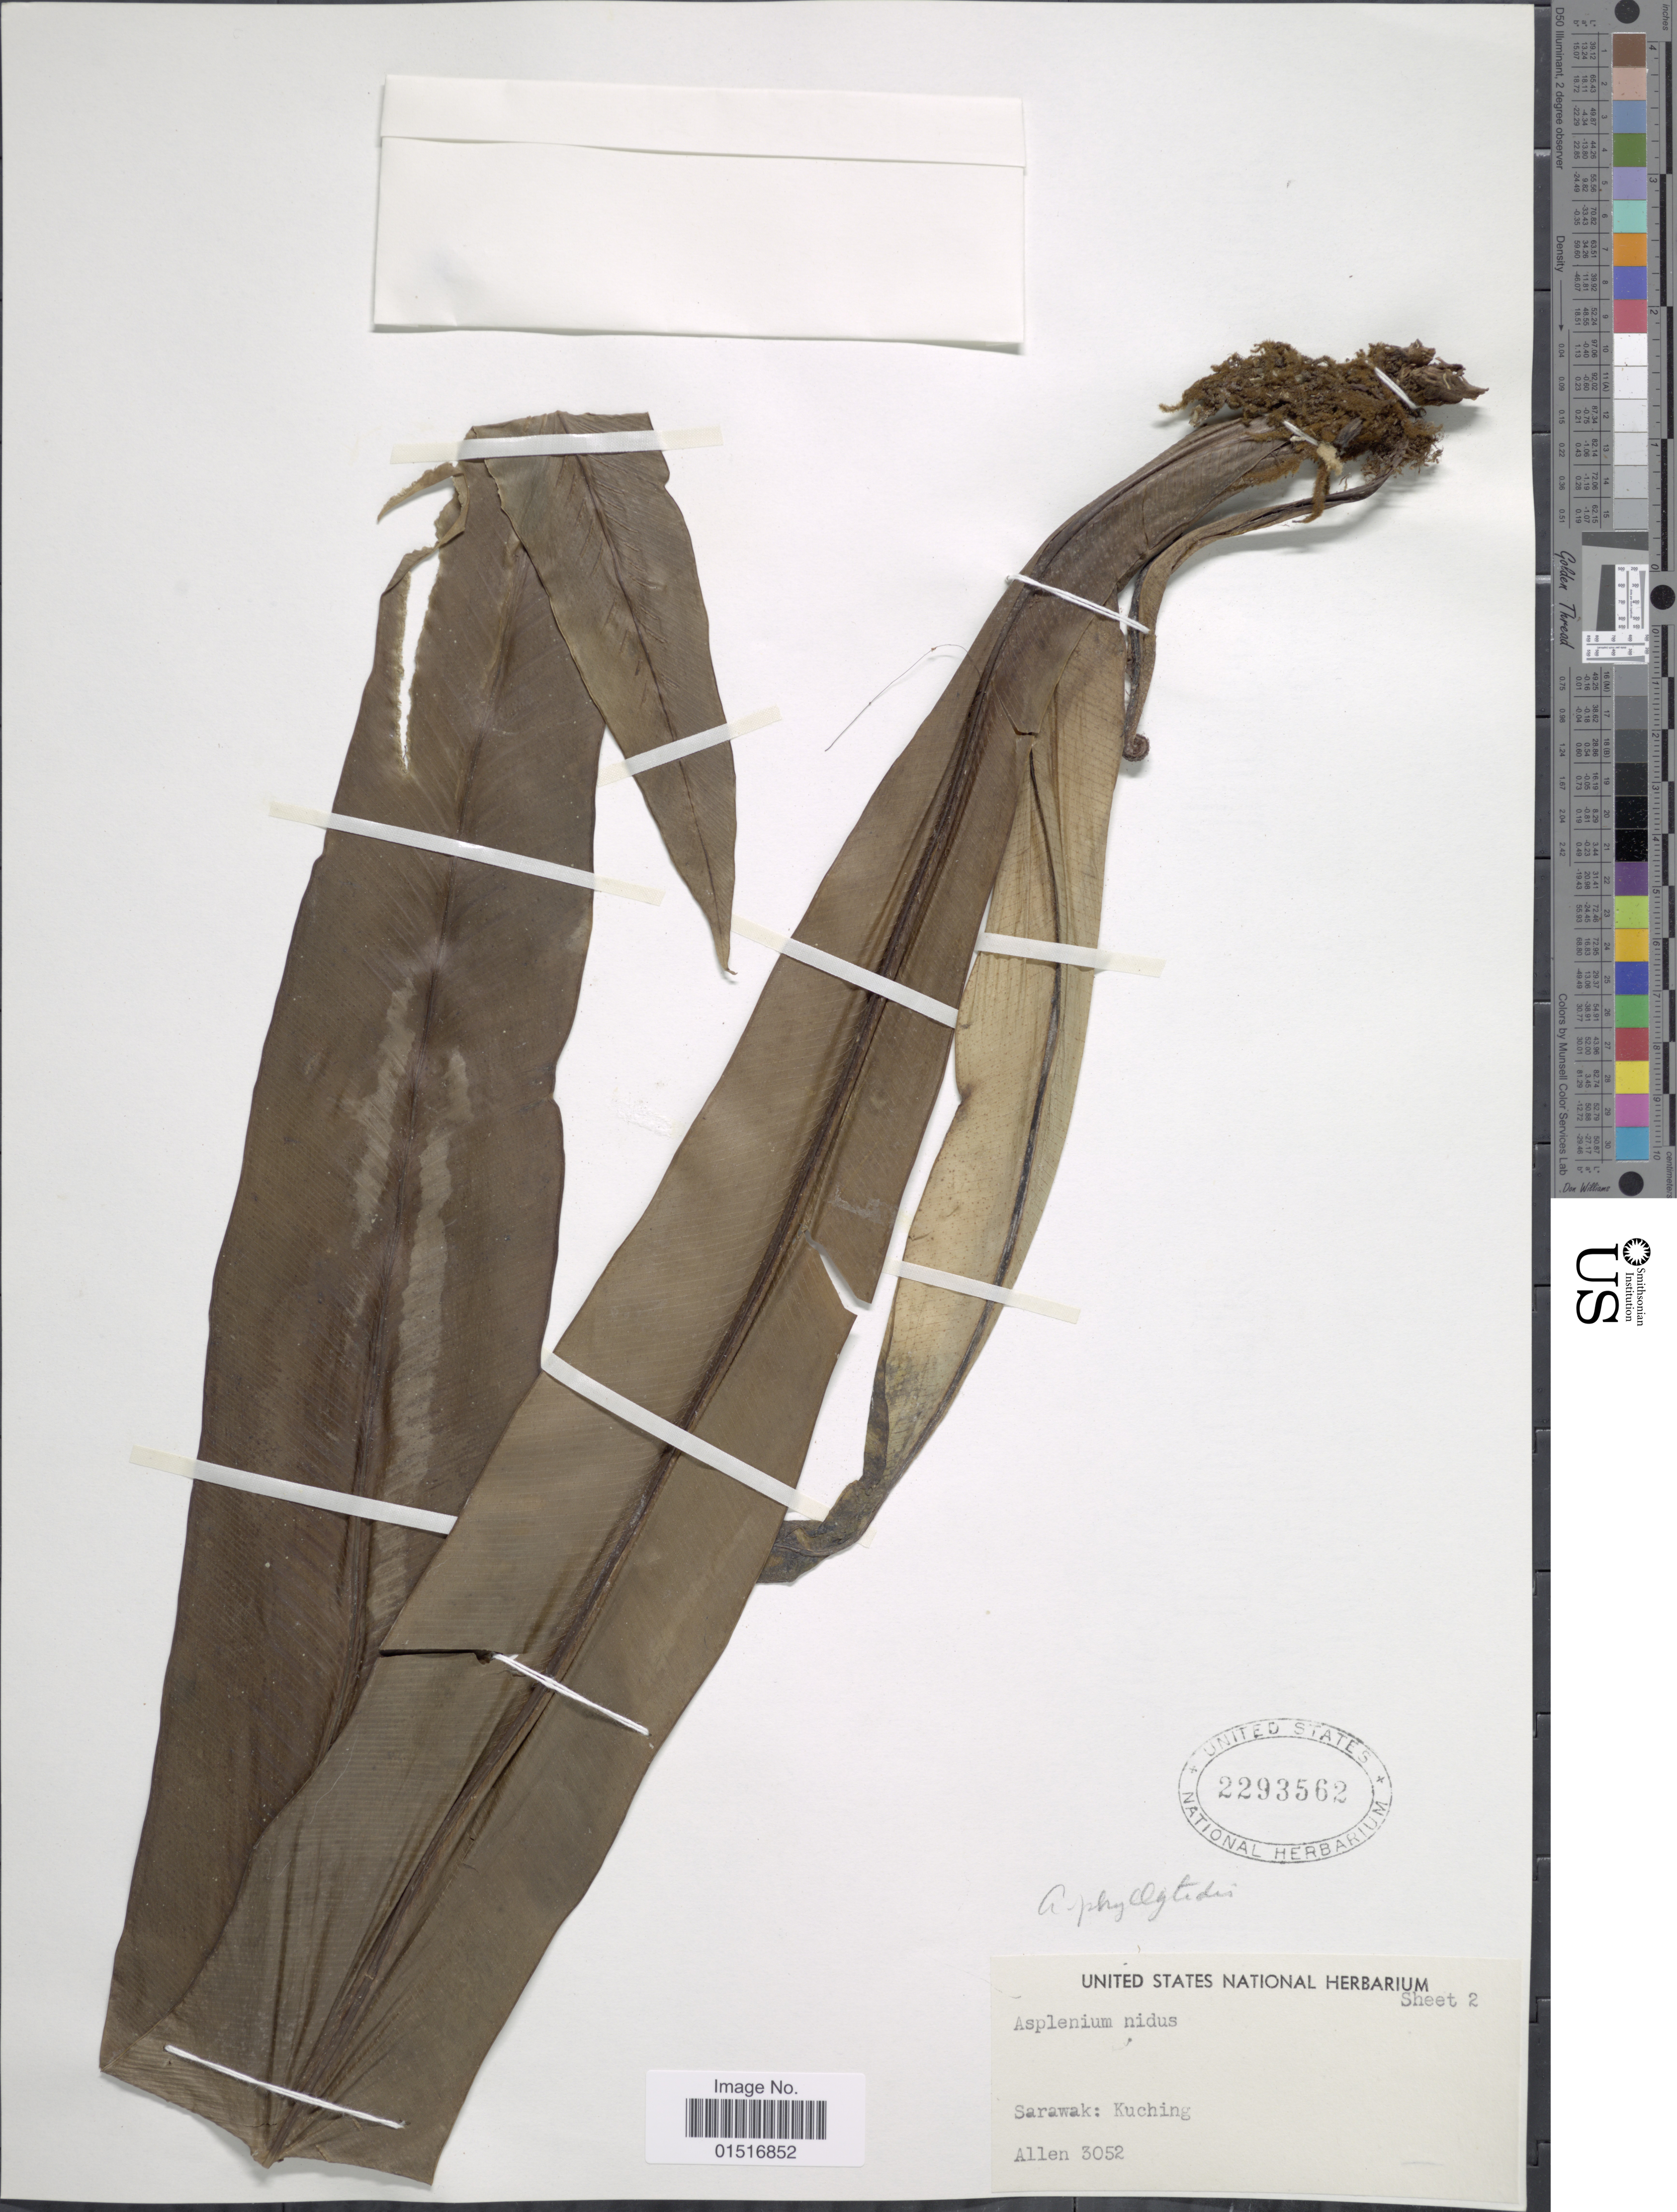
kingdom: Plantae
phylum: Tracheophyta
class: Polypodiopsida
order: Polypodiales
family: Aspleniaceae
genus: Asplenium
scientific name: Asplenium phyllitidis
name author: D. Don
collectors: -- Allen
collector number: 3052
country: Malaysia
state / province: Sarawak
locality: Kuching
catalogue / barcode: US 2293562